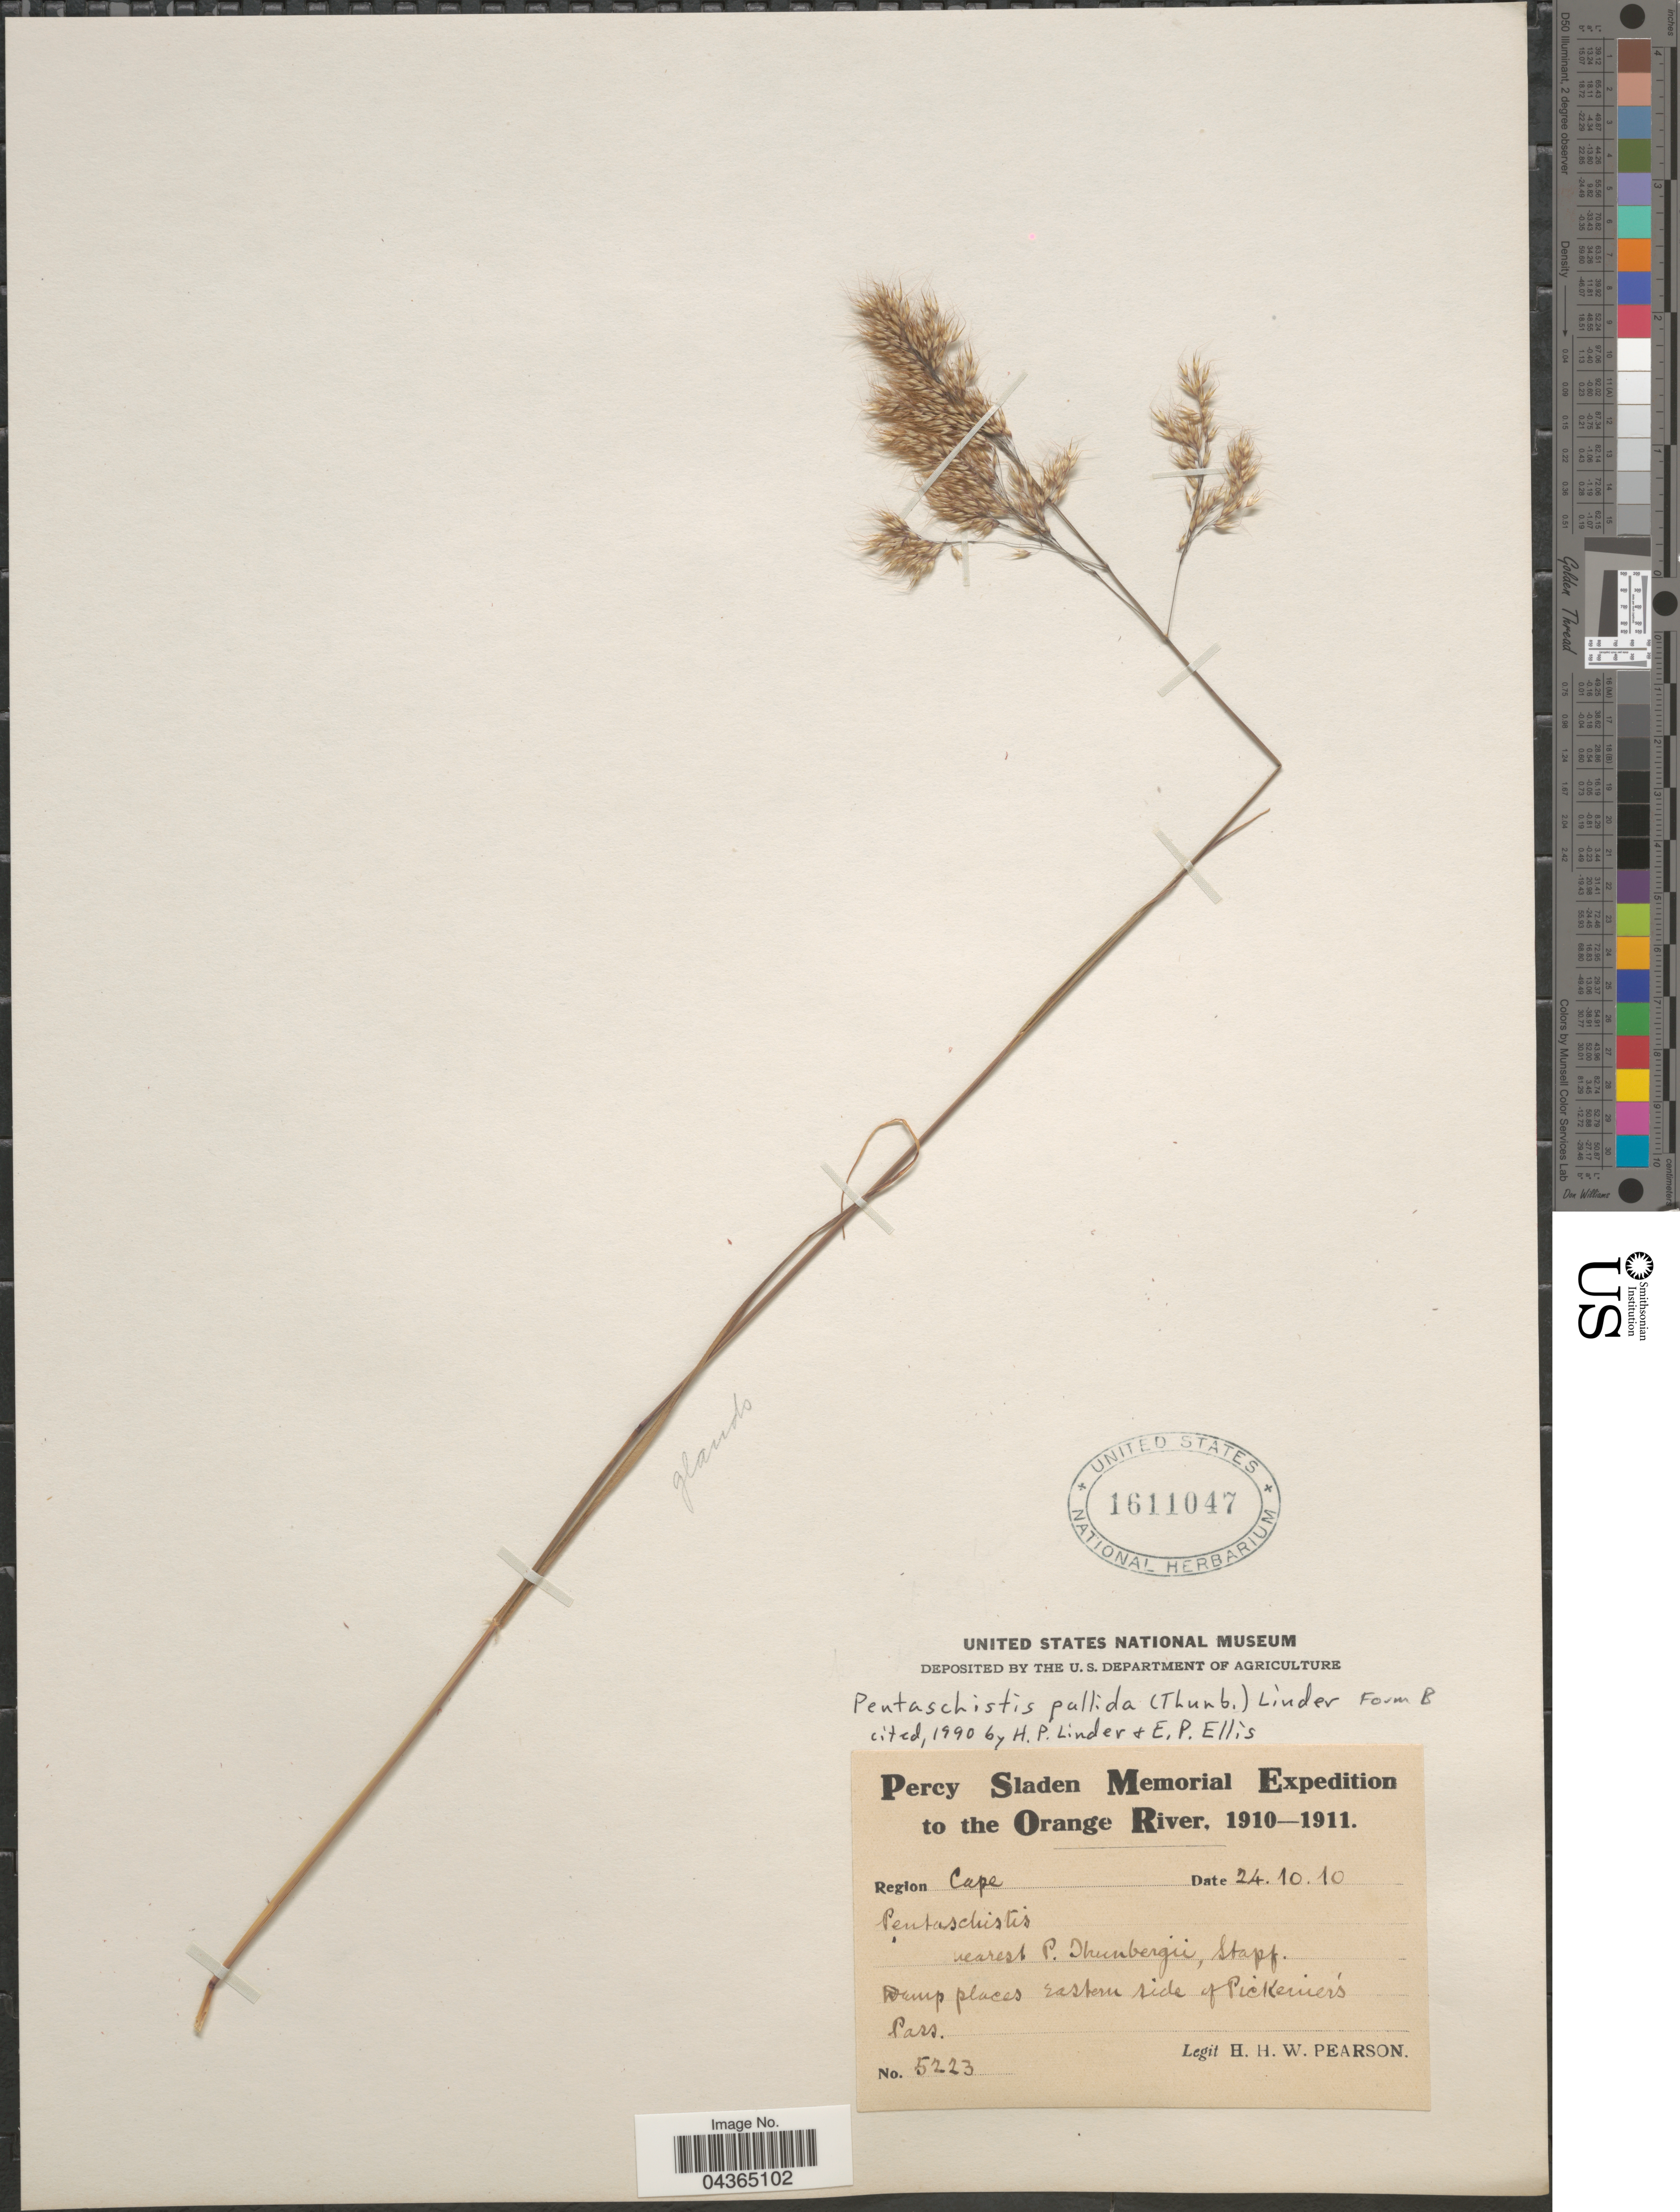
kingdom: Plantae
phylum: Tracheophyta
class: Liliopsida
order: Poales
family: Poaceae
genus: Pentameris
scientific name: Pentameris pallida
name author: (Thunb.) Galley & H.P. Linder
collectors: H. H. W. Pearson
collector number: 5223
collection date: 1910-10-24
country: South Africa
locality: Percy Sladen Memorial Expedition to the Orange River, 1910-1911. Damp places eastern side of Pickenier's Pass. Region Cape.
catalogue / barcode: US 1611047